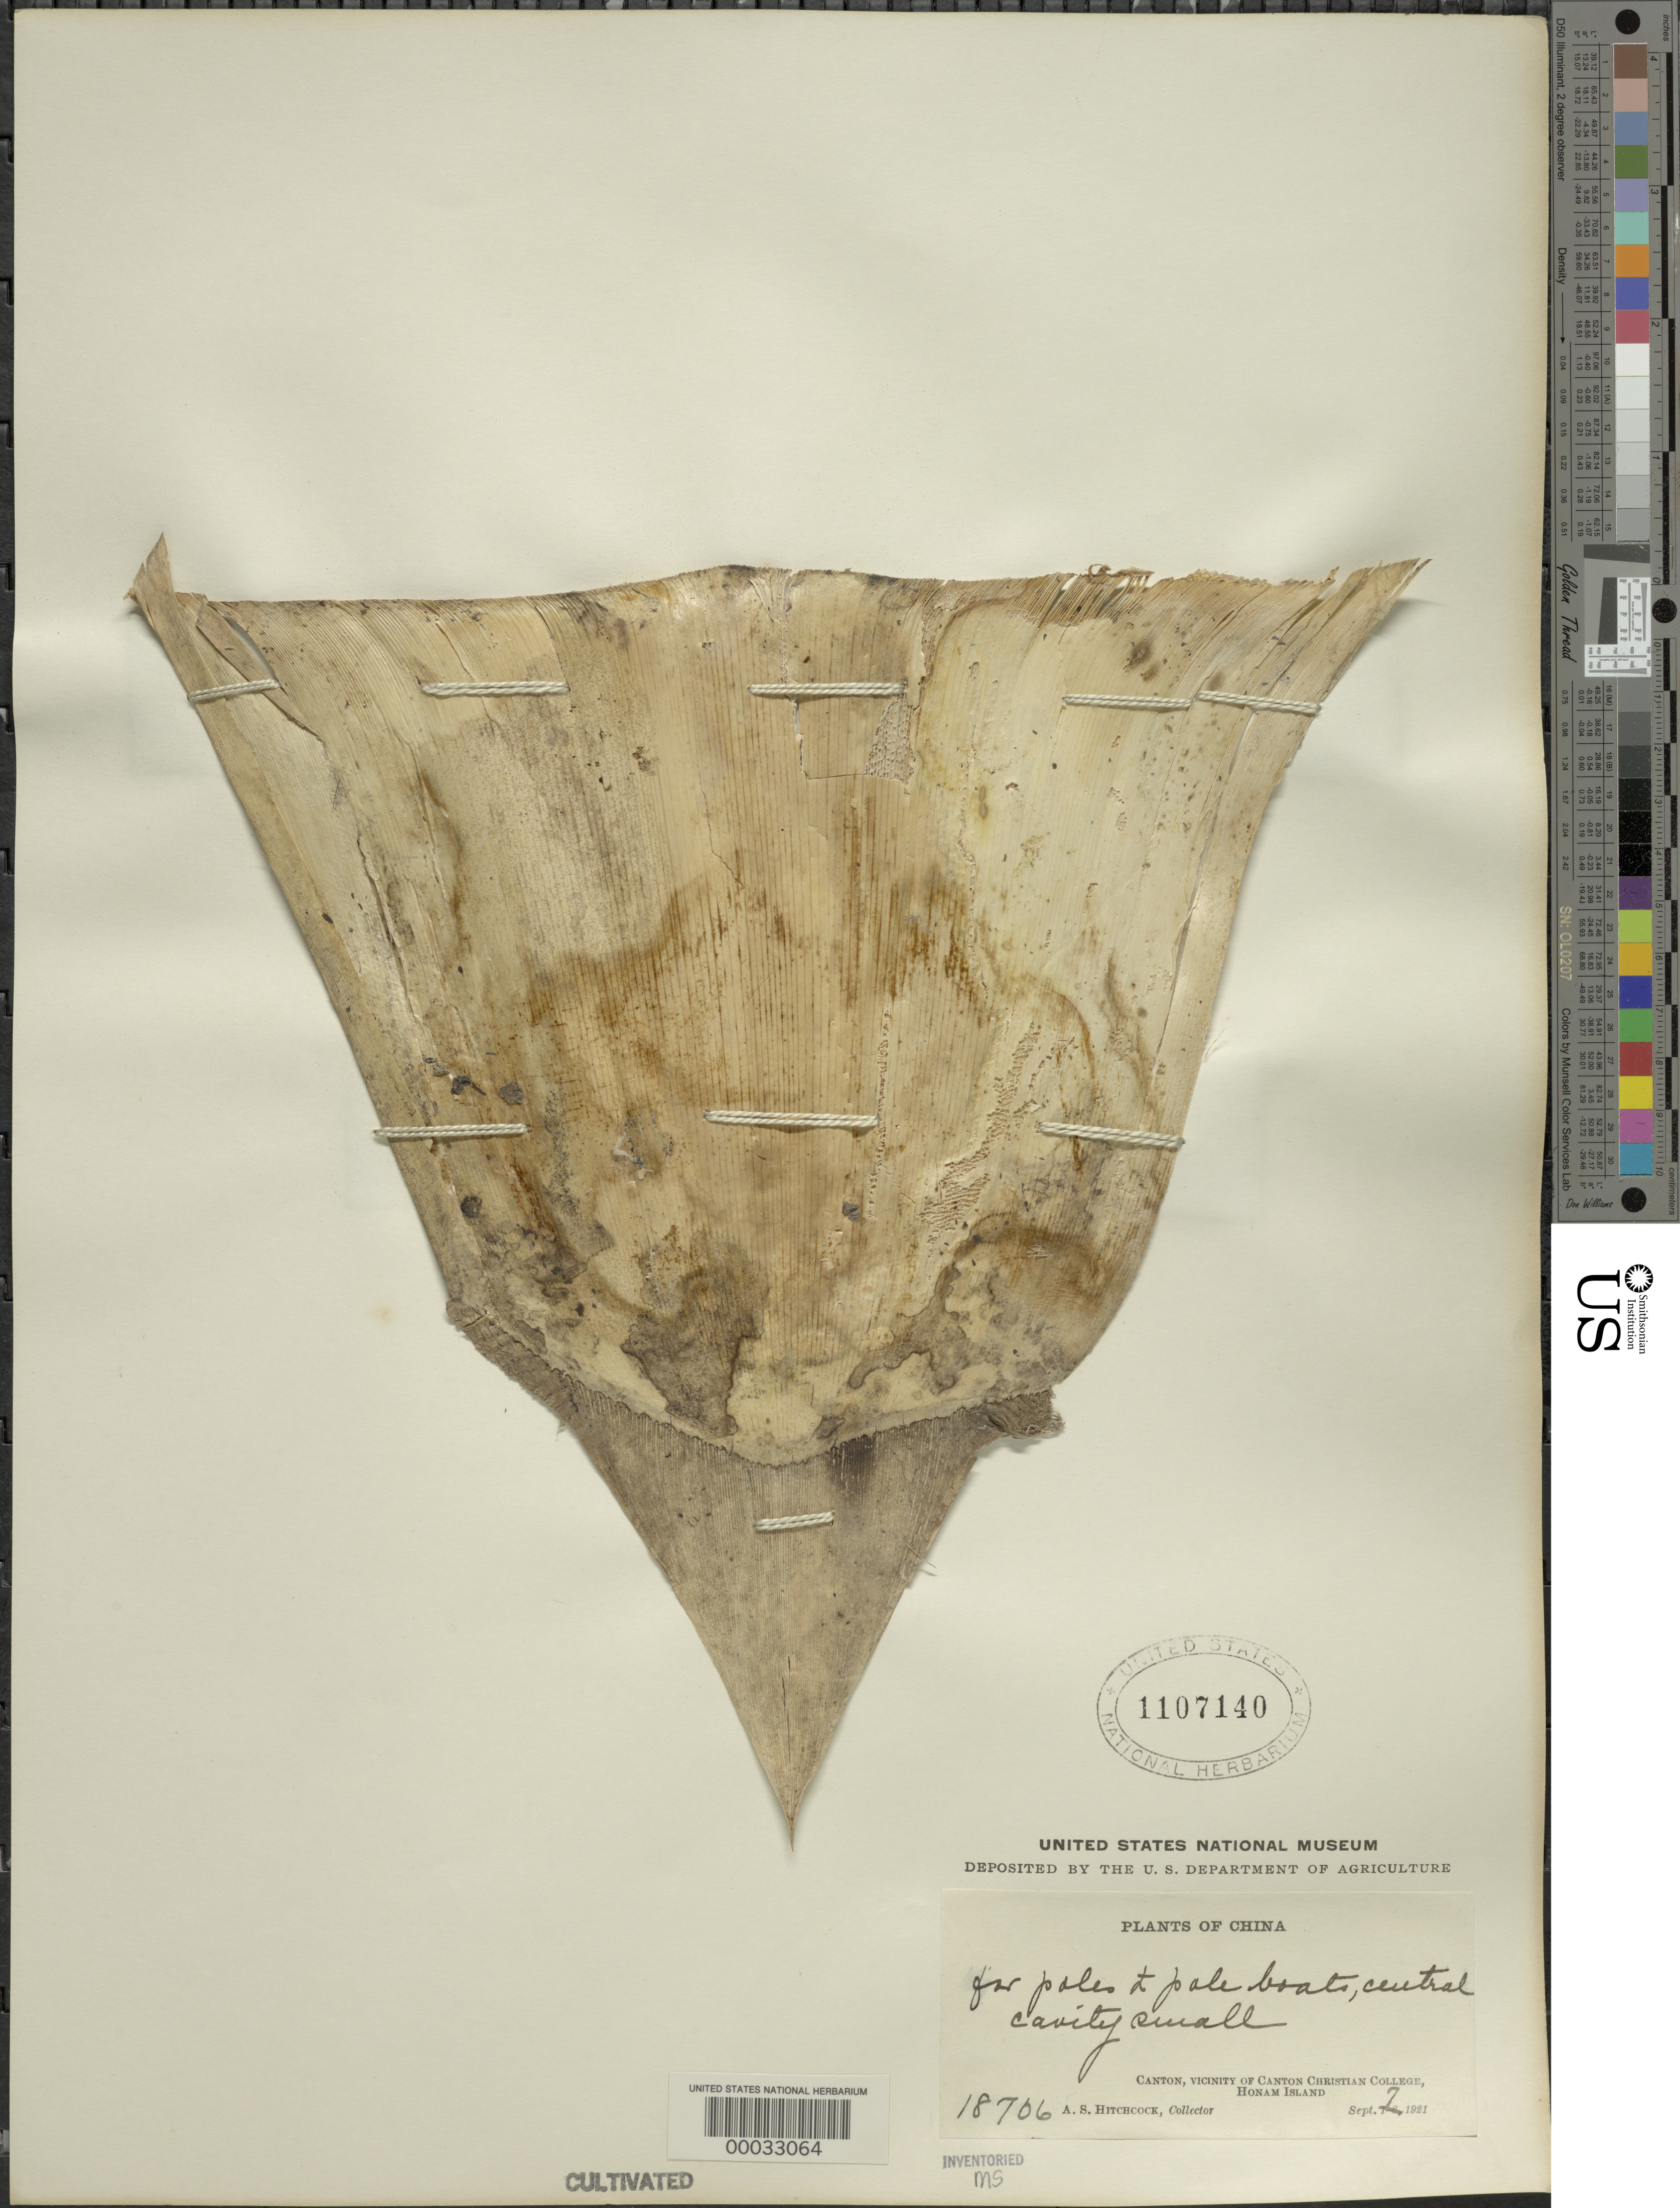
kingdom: Plantae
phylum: Tracheophyta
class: Liliopsida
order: Poales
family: Poaceae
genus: Bambusa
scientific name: Bambusa tuldoides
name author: Munro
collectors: A. S. Hitchcock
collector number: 18706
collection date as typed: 07 Sep 1921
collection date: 1921-09-06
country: China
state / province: Guangdong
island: Honam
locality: Canton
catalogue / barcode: US 1107140